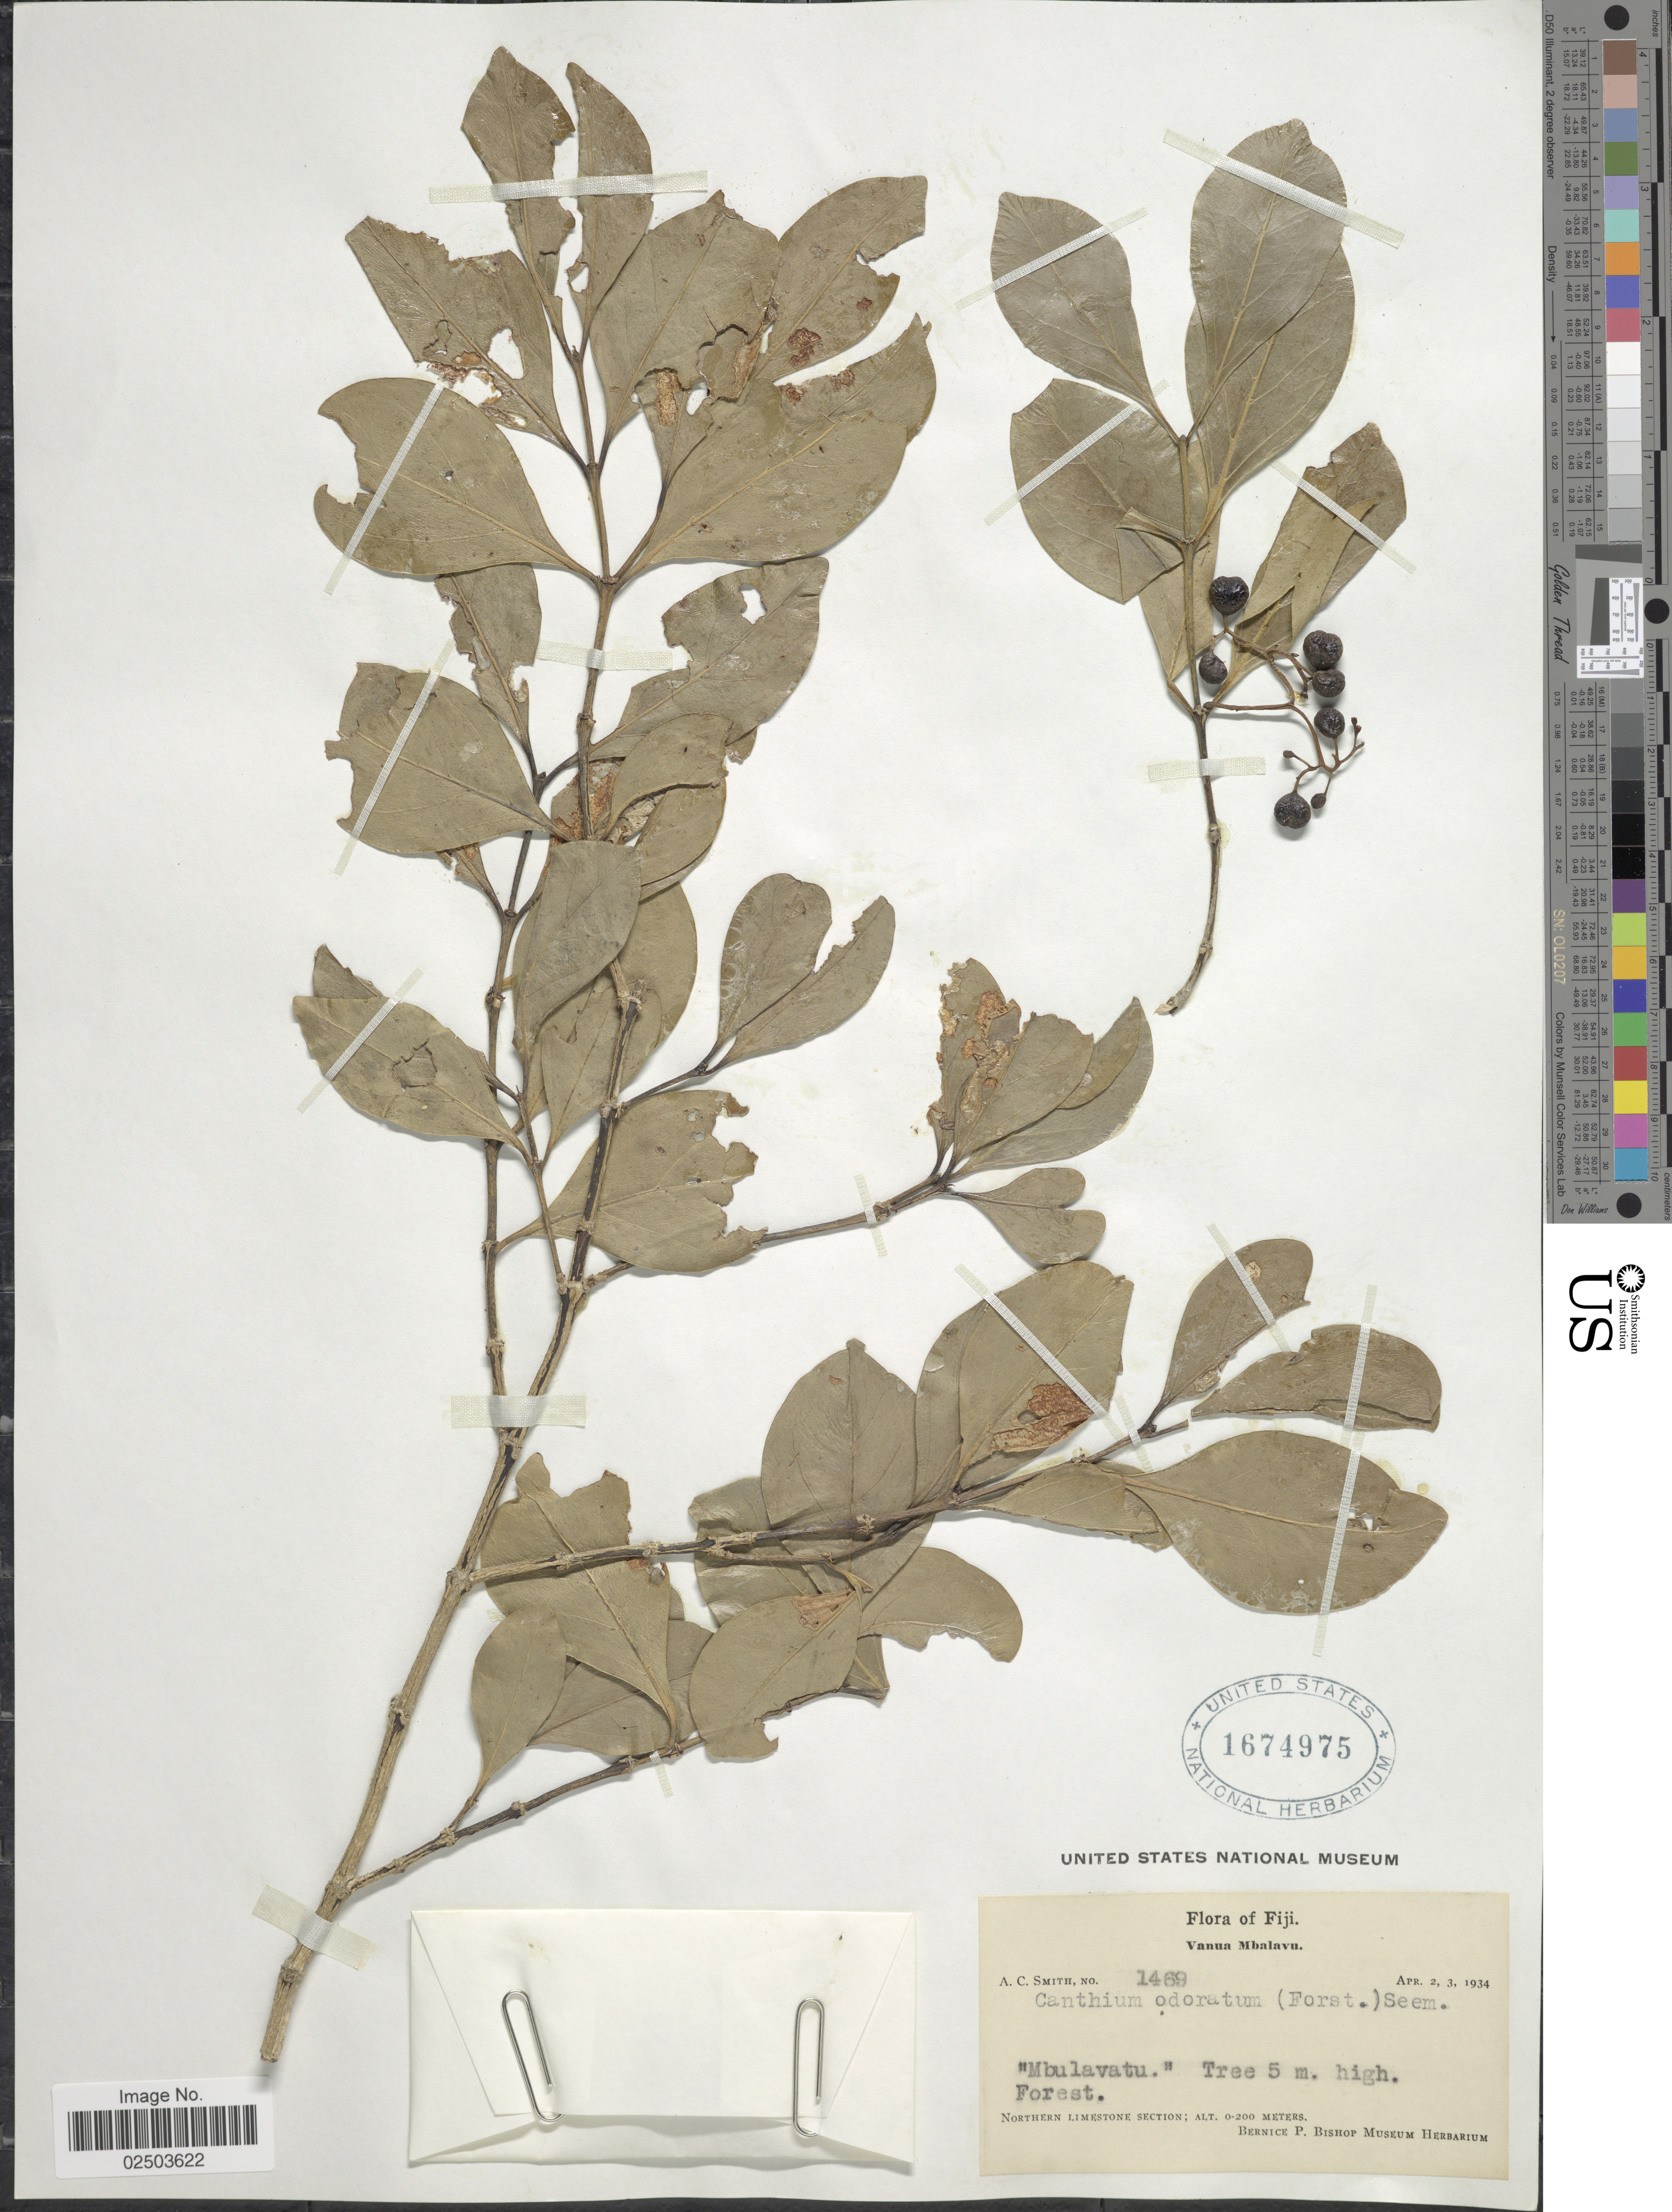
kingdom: Plantae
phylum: Tracheophyta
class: Magnoliopsida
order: Gentianales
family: Rubiaceae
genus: Psydrax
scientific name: Psydrax odorata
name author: (G. Forst.) A.C. Sm. & S.P. Darwin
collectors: A. C. Smith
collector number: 1469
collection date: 1934-04-02/1934-04-03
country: Fiji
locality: Vanua Mbalavu. Northern Limestone Section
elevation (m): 0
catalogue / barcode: US 1674975